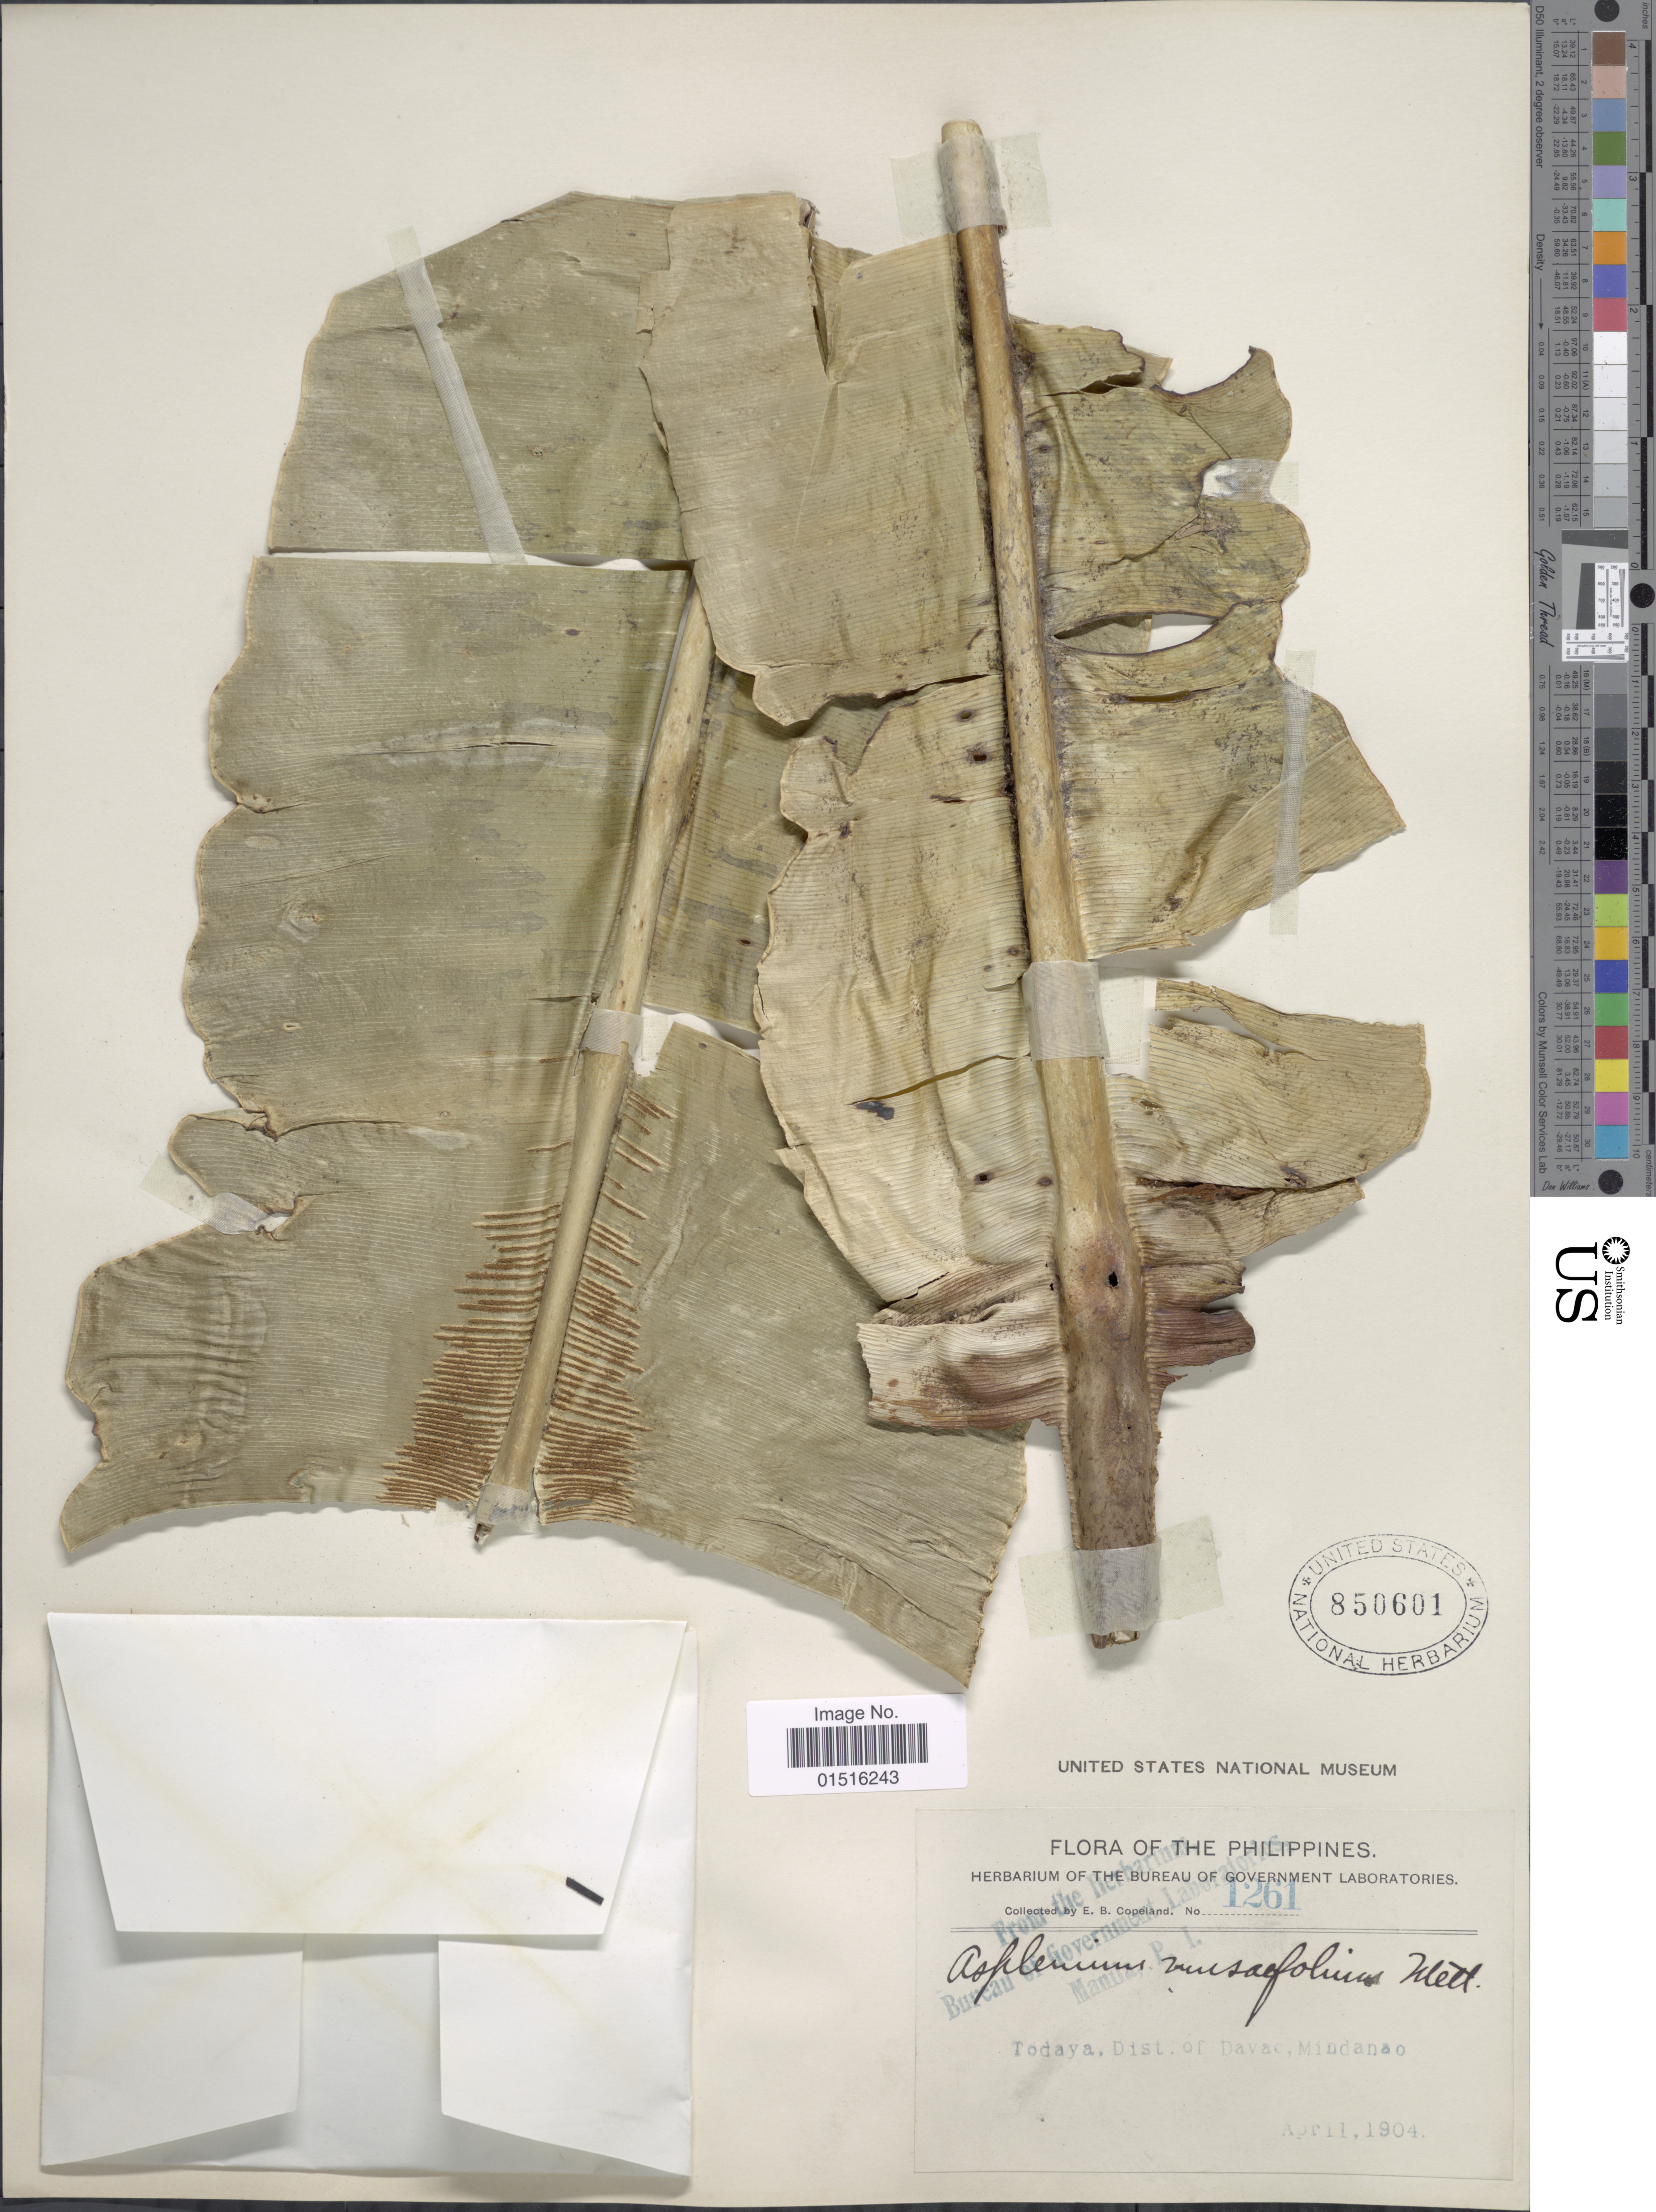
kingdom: Plantae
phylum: Tracheophyta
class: Polypodiopsida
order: Polypodiales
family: Aspleniaceae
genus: Asplenium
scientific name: Asplenium cymbifolium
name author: Christ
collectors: E. B. Copeland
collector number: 1261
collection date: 1904-04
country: Philippines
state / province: Davao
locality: Todaya, Dist. of Davao, Mindanao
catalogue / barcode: US 850601